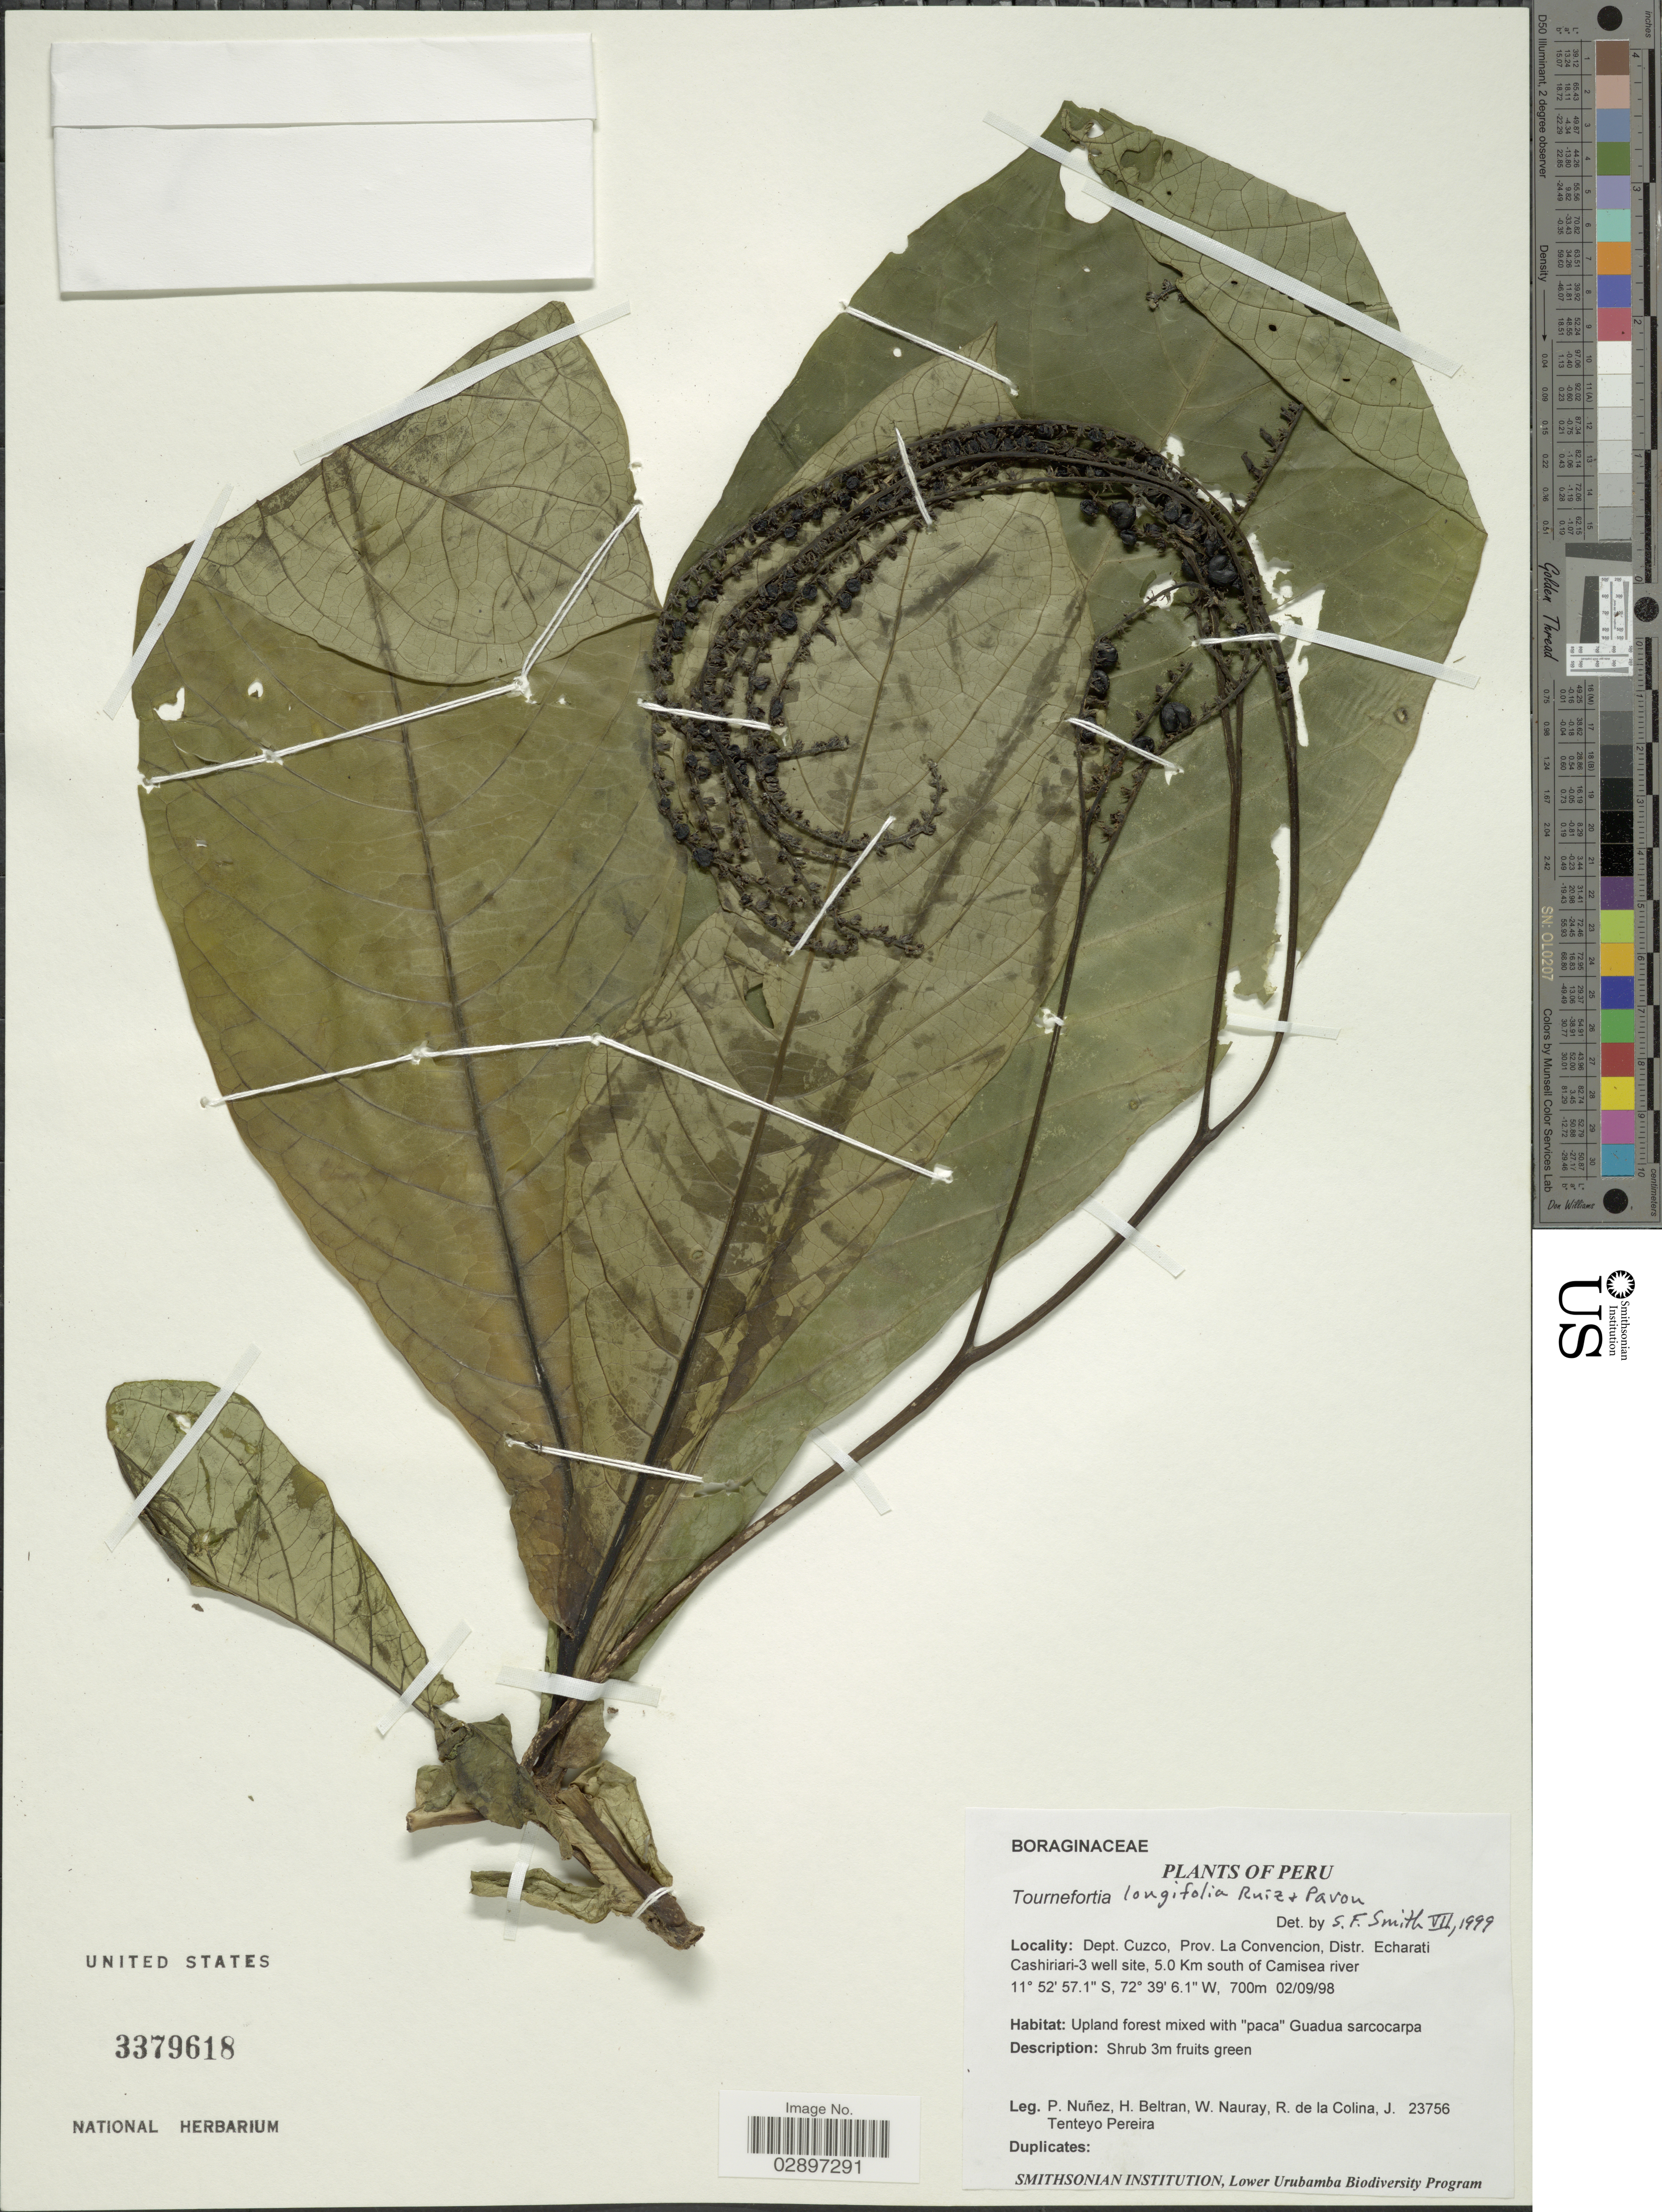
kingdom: Plantae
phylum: Tracheophyta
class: Magnoliopsida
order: Boraginales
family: Heliotropiaceae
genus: Tournefortia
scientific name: Tournefortia longifolia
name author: Ruiz & Pav.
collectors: P. Nuñez V., H. Beltran, W. Nauray, R. de La Colina & J. Tenteyo Pereira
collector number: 23756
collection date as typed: Transcribed d/m/y: 2/9/98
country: Peru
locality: Dept. Cuzco, Prov. La Convencion, Distr. Echarati Cashiriari-3 well site, 5.0 km south of Camisea river.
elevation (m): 700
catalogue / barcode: US 3379618